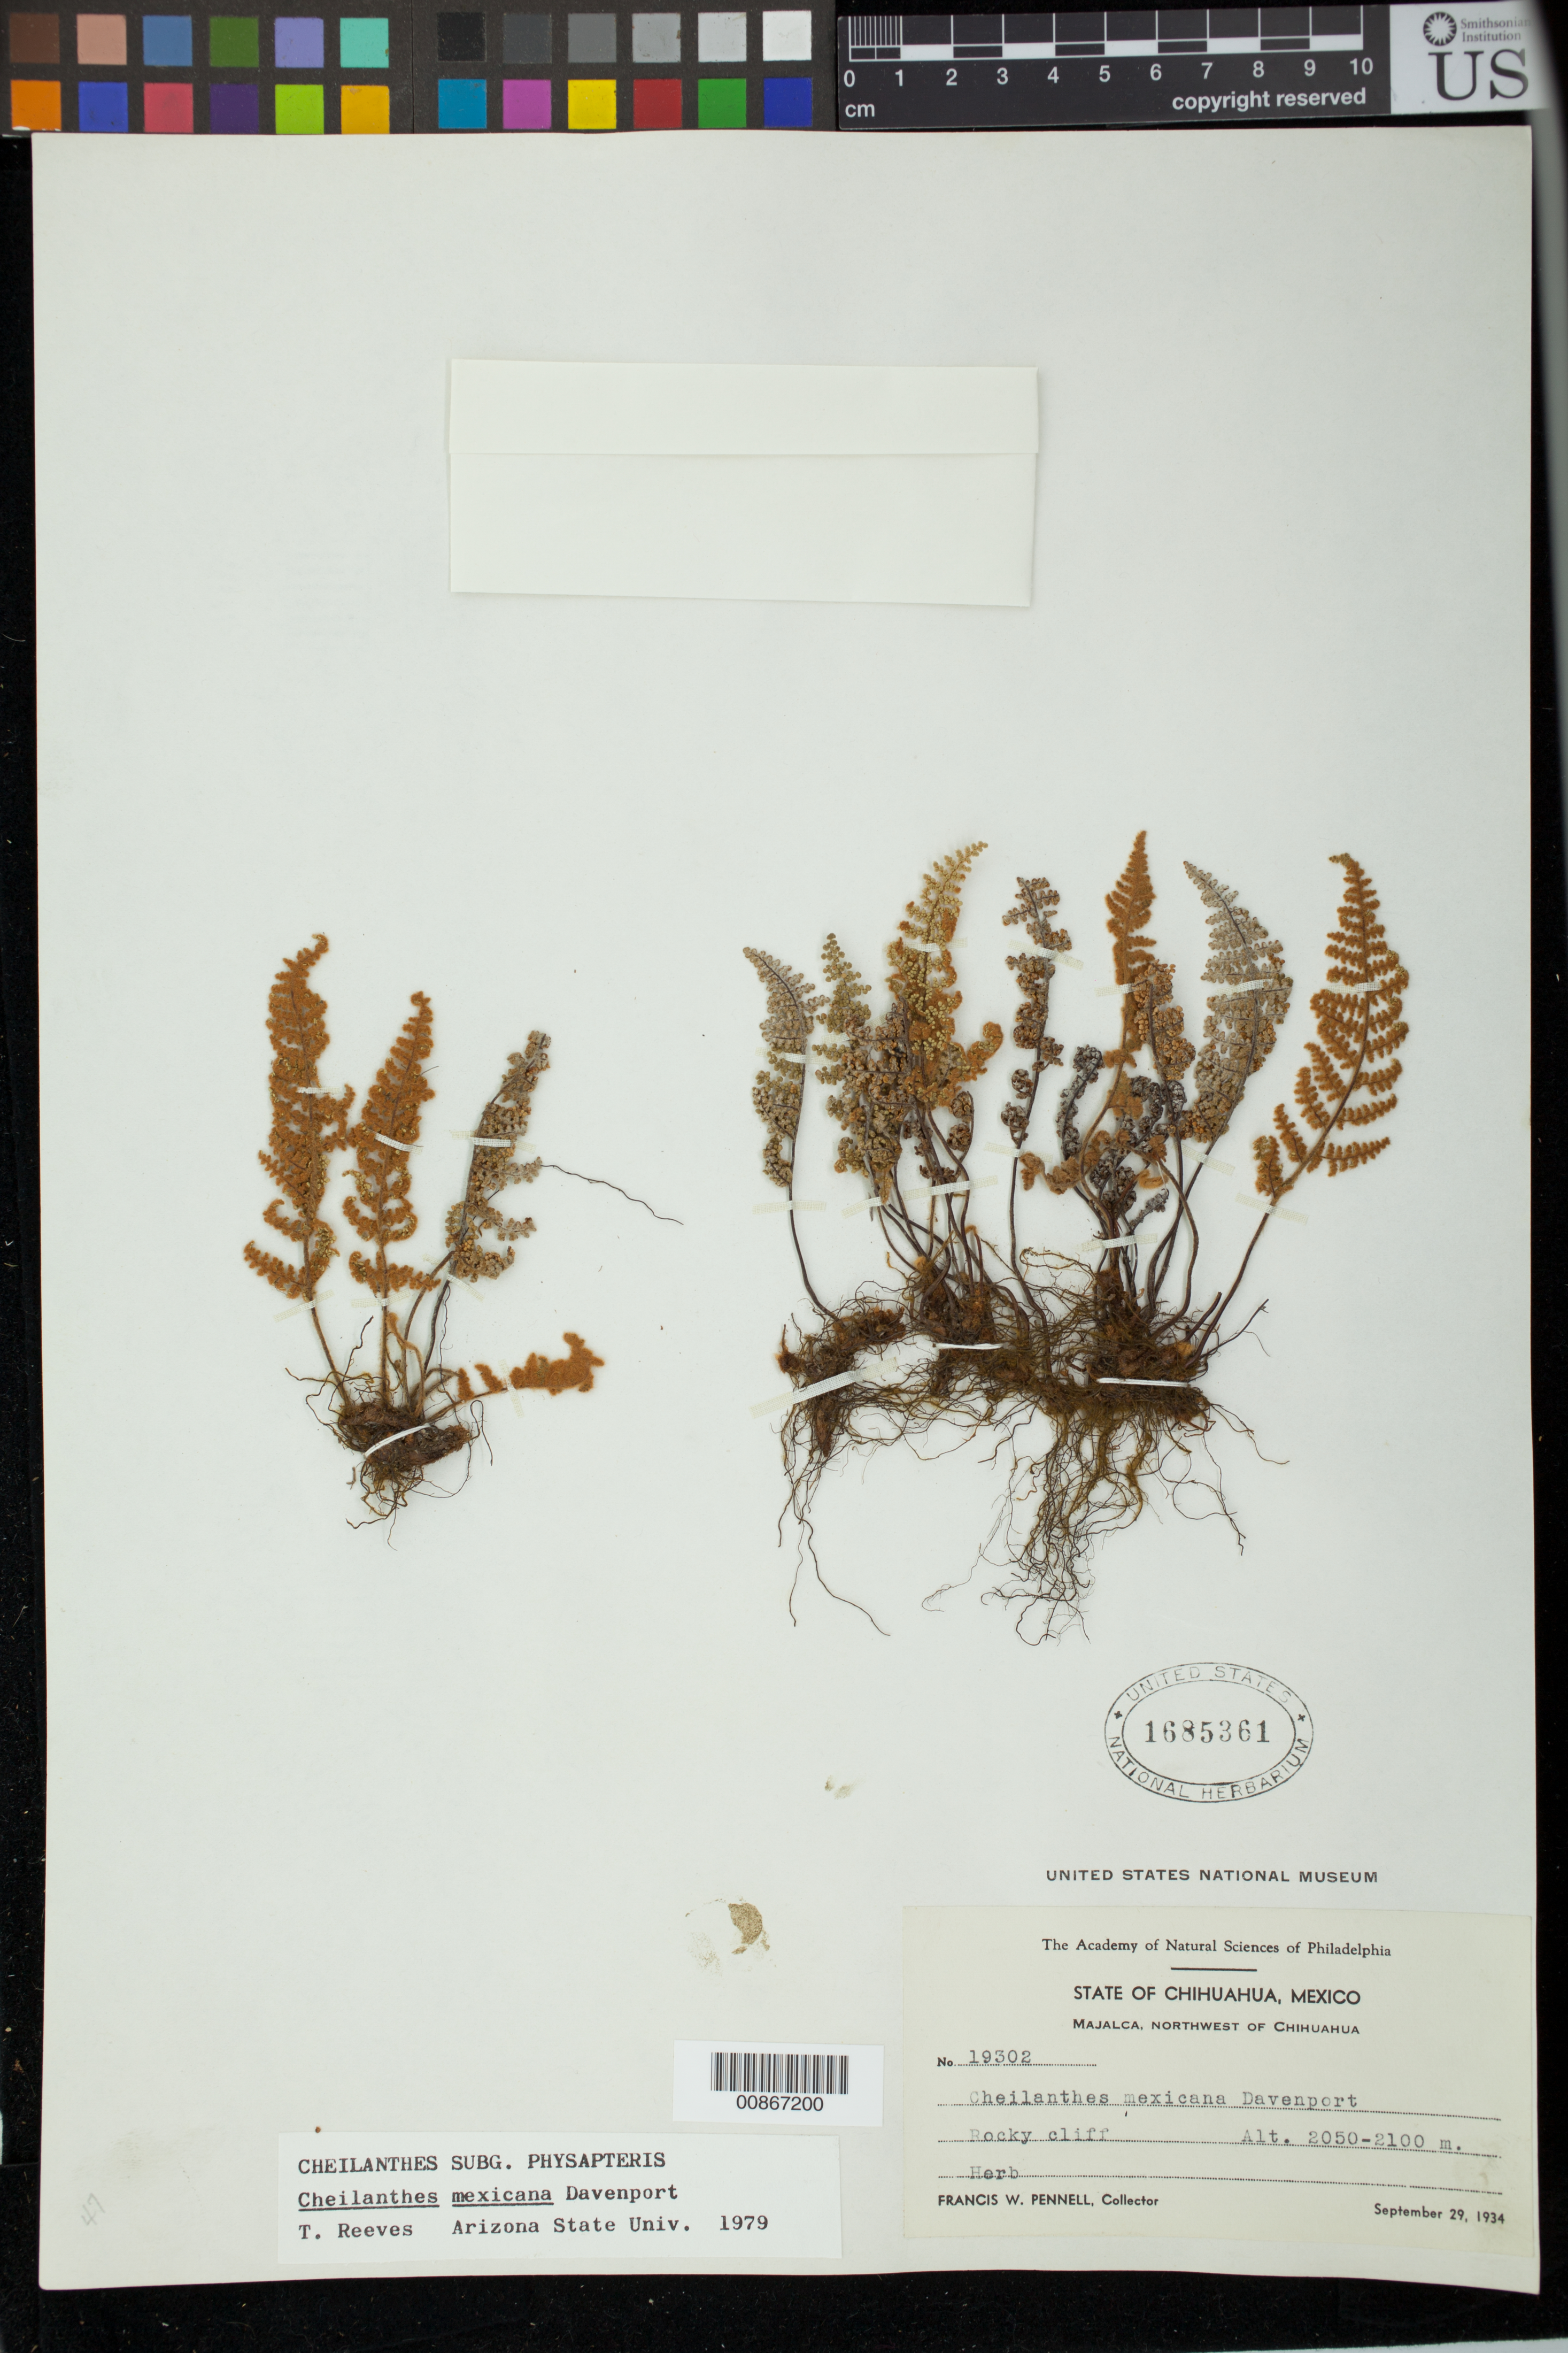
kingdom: Plantae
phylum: Tracheophyta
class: Polypodiopsida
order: Polypodiales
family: Pteridaceae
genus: Myriopteris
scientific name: Myriopteris mexicana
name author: (Davenp.) Grusz & Windham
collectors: F. W. Pennell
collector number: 19302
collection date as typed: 29 Sep 1934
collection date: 1934-09-29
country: Mexico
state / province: Chihuahua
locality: Majalca, northwest of Chihuahua.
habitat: Rocky cliff.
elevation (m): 2100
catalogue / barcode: US 1685361